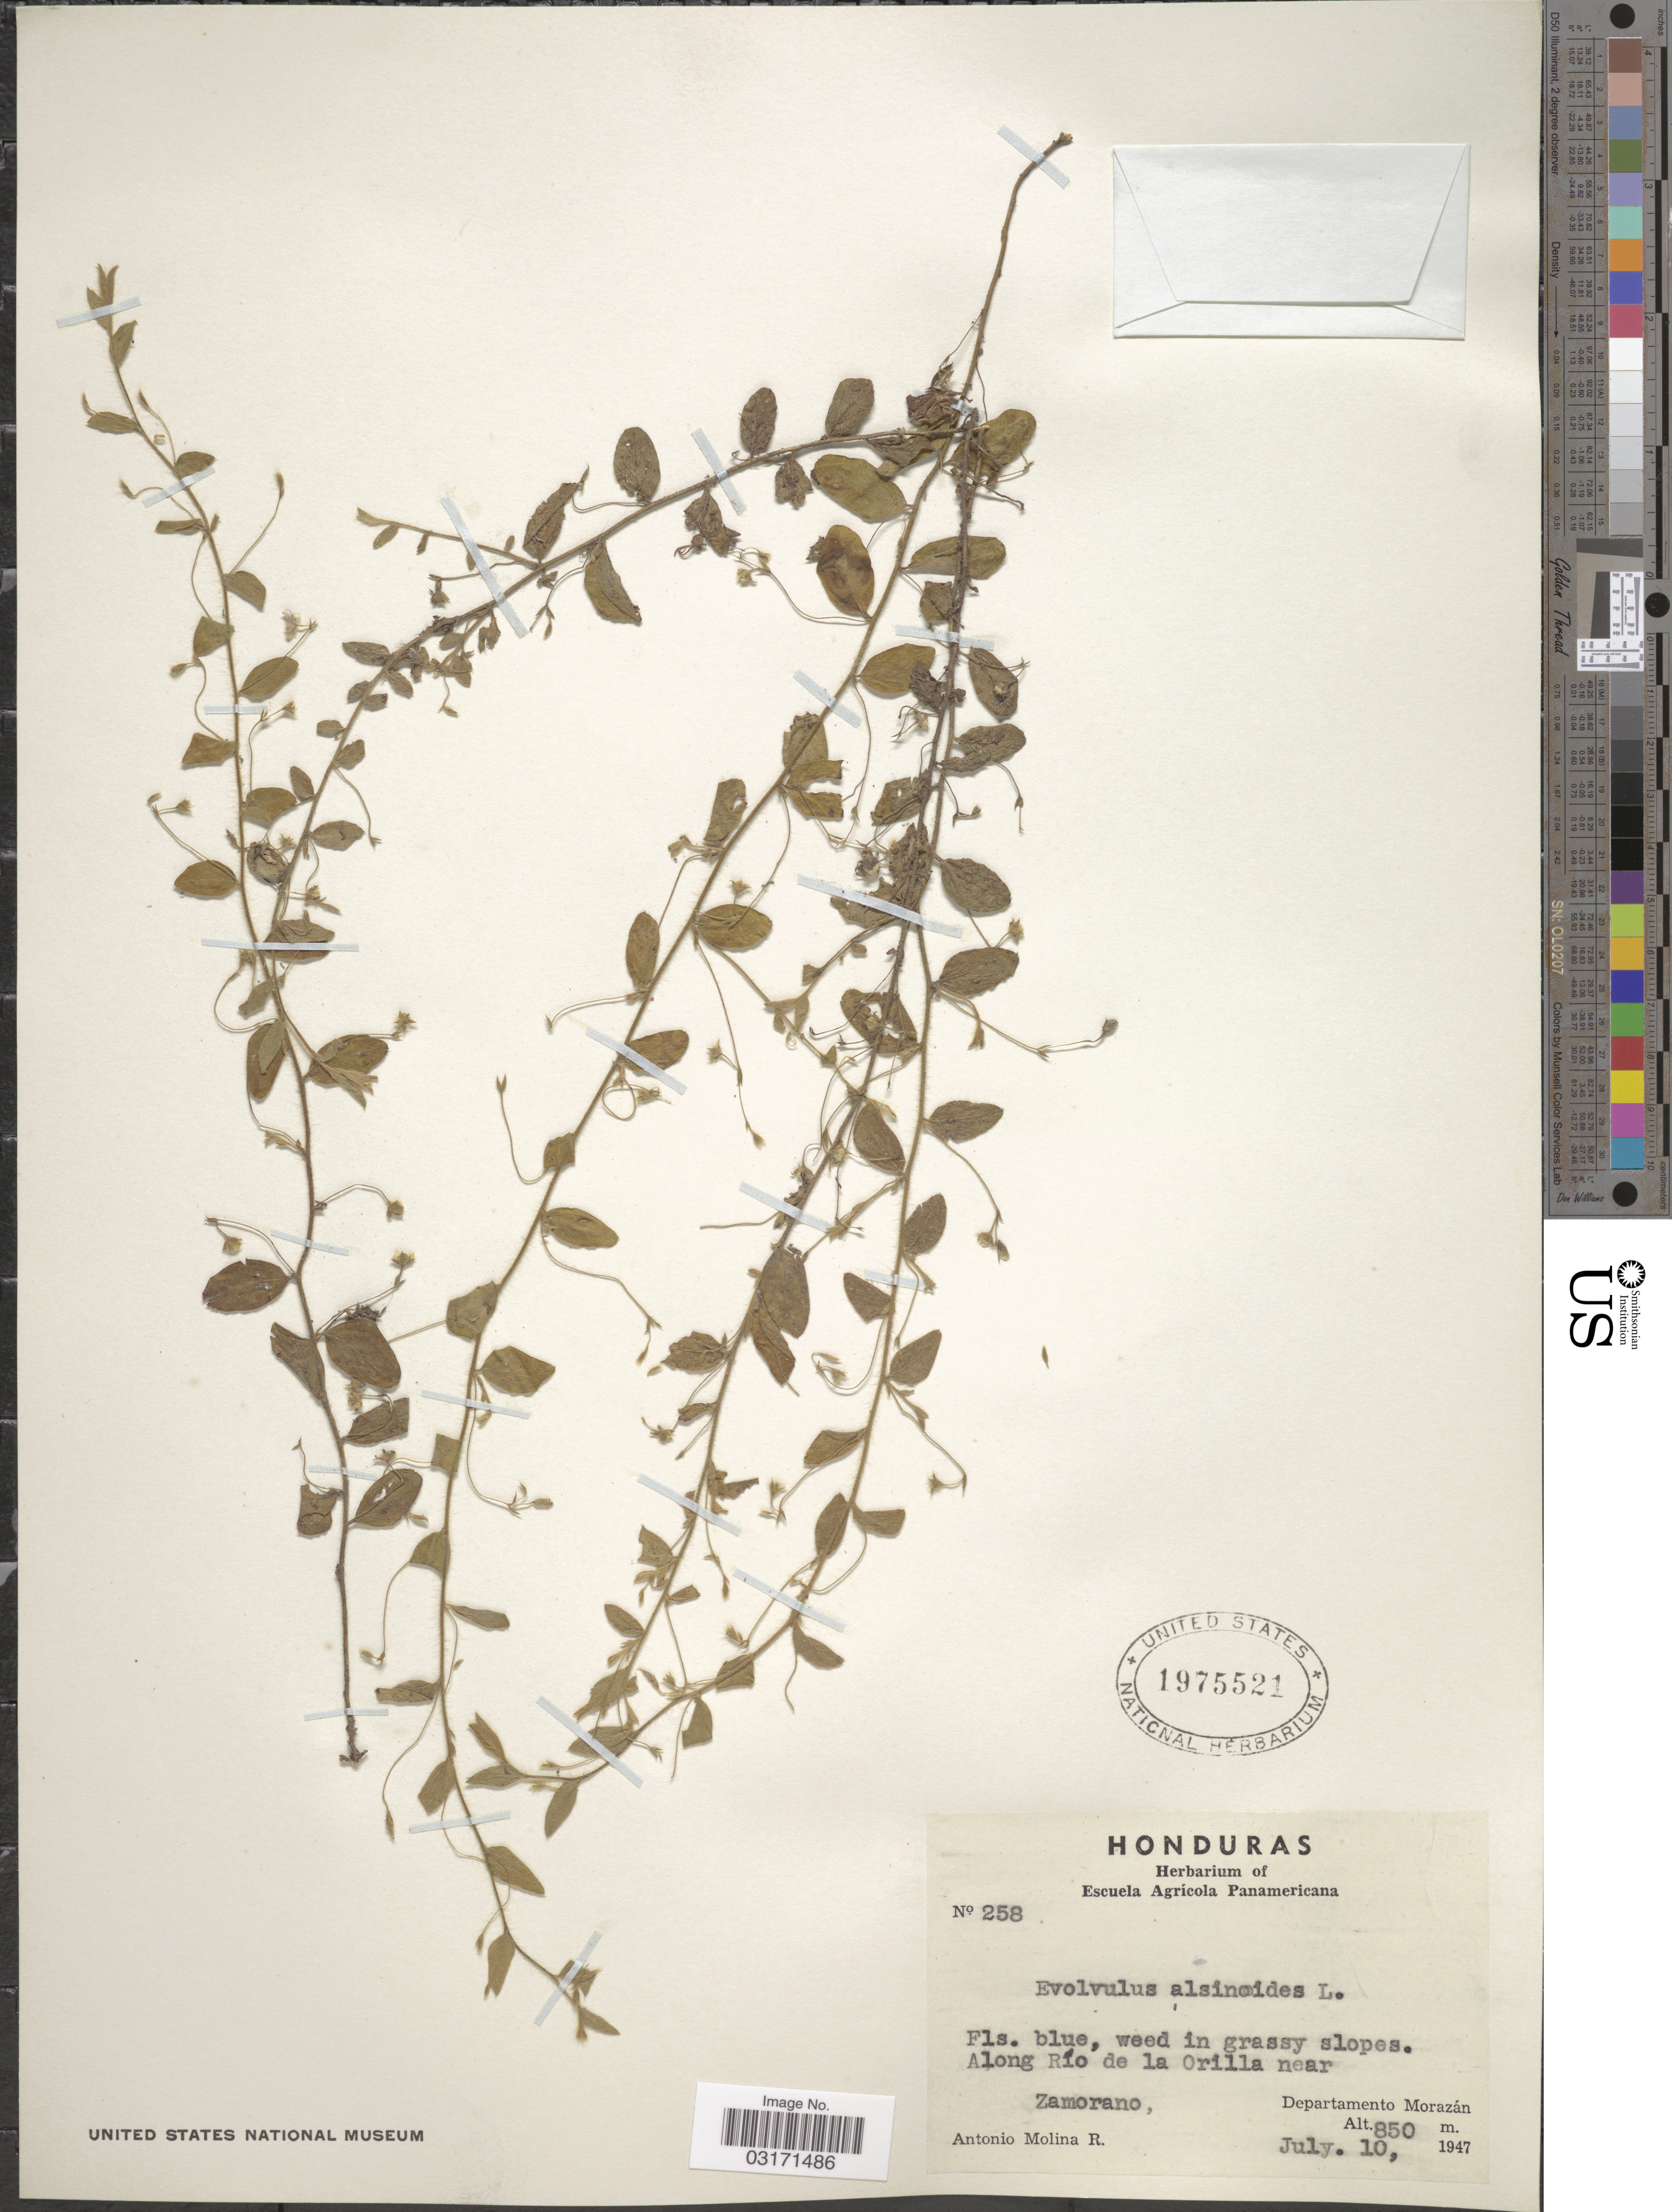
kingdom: Plantae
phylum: Tracheophyta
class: Magnoliopsida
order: Solanales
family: Convolvulaceae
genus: Evolvulus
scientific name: Evolvulus alsinoides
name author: (L.) L.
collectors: A. Molina R.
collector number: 258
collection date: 1947-07-10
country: Honduras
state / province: Fco. Morazán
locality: Along Río de la Orilla near Zamorano, Departamento Morazán.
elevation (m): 850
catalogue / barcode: US 1975521